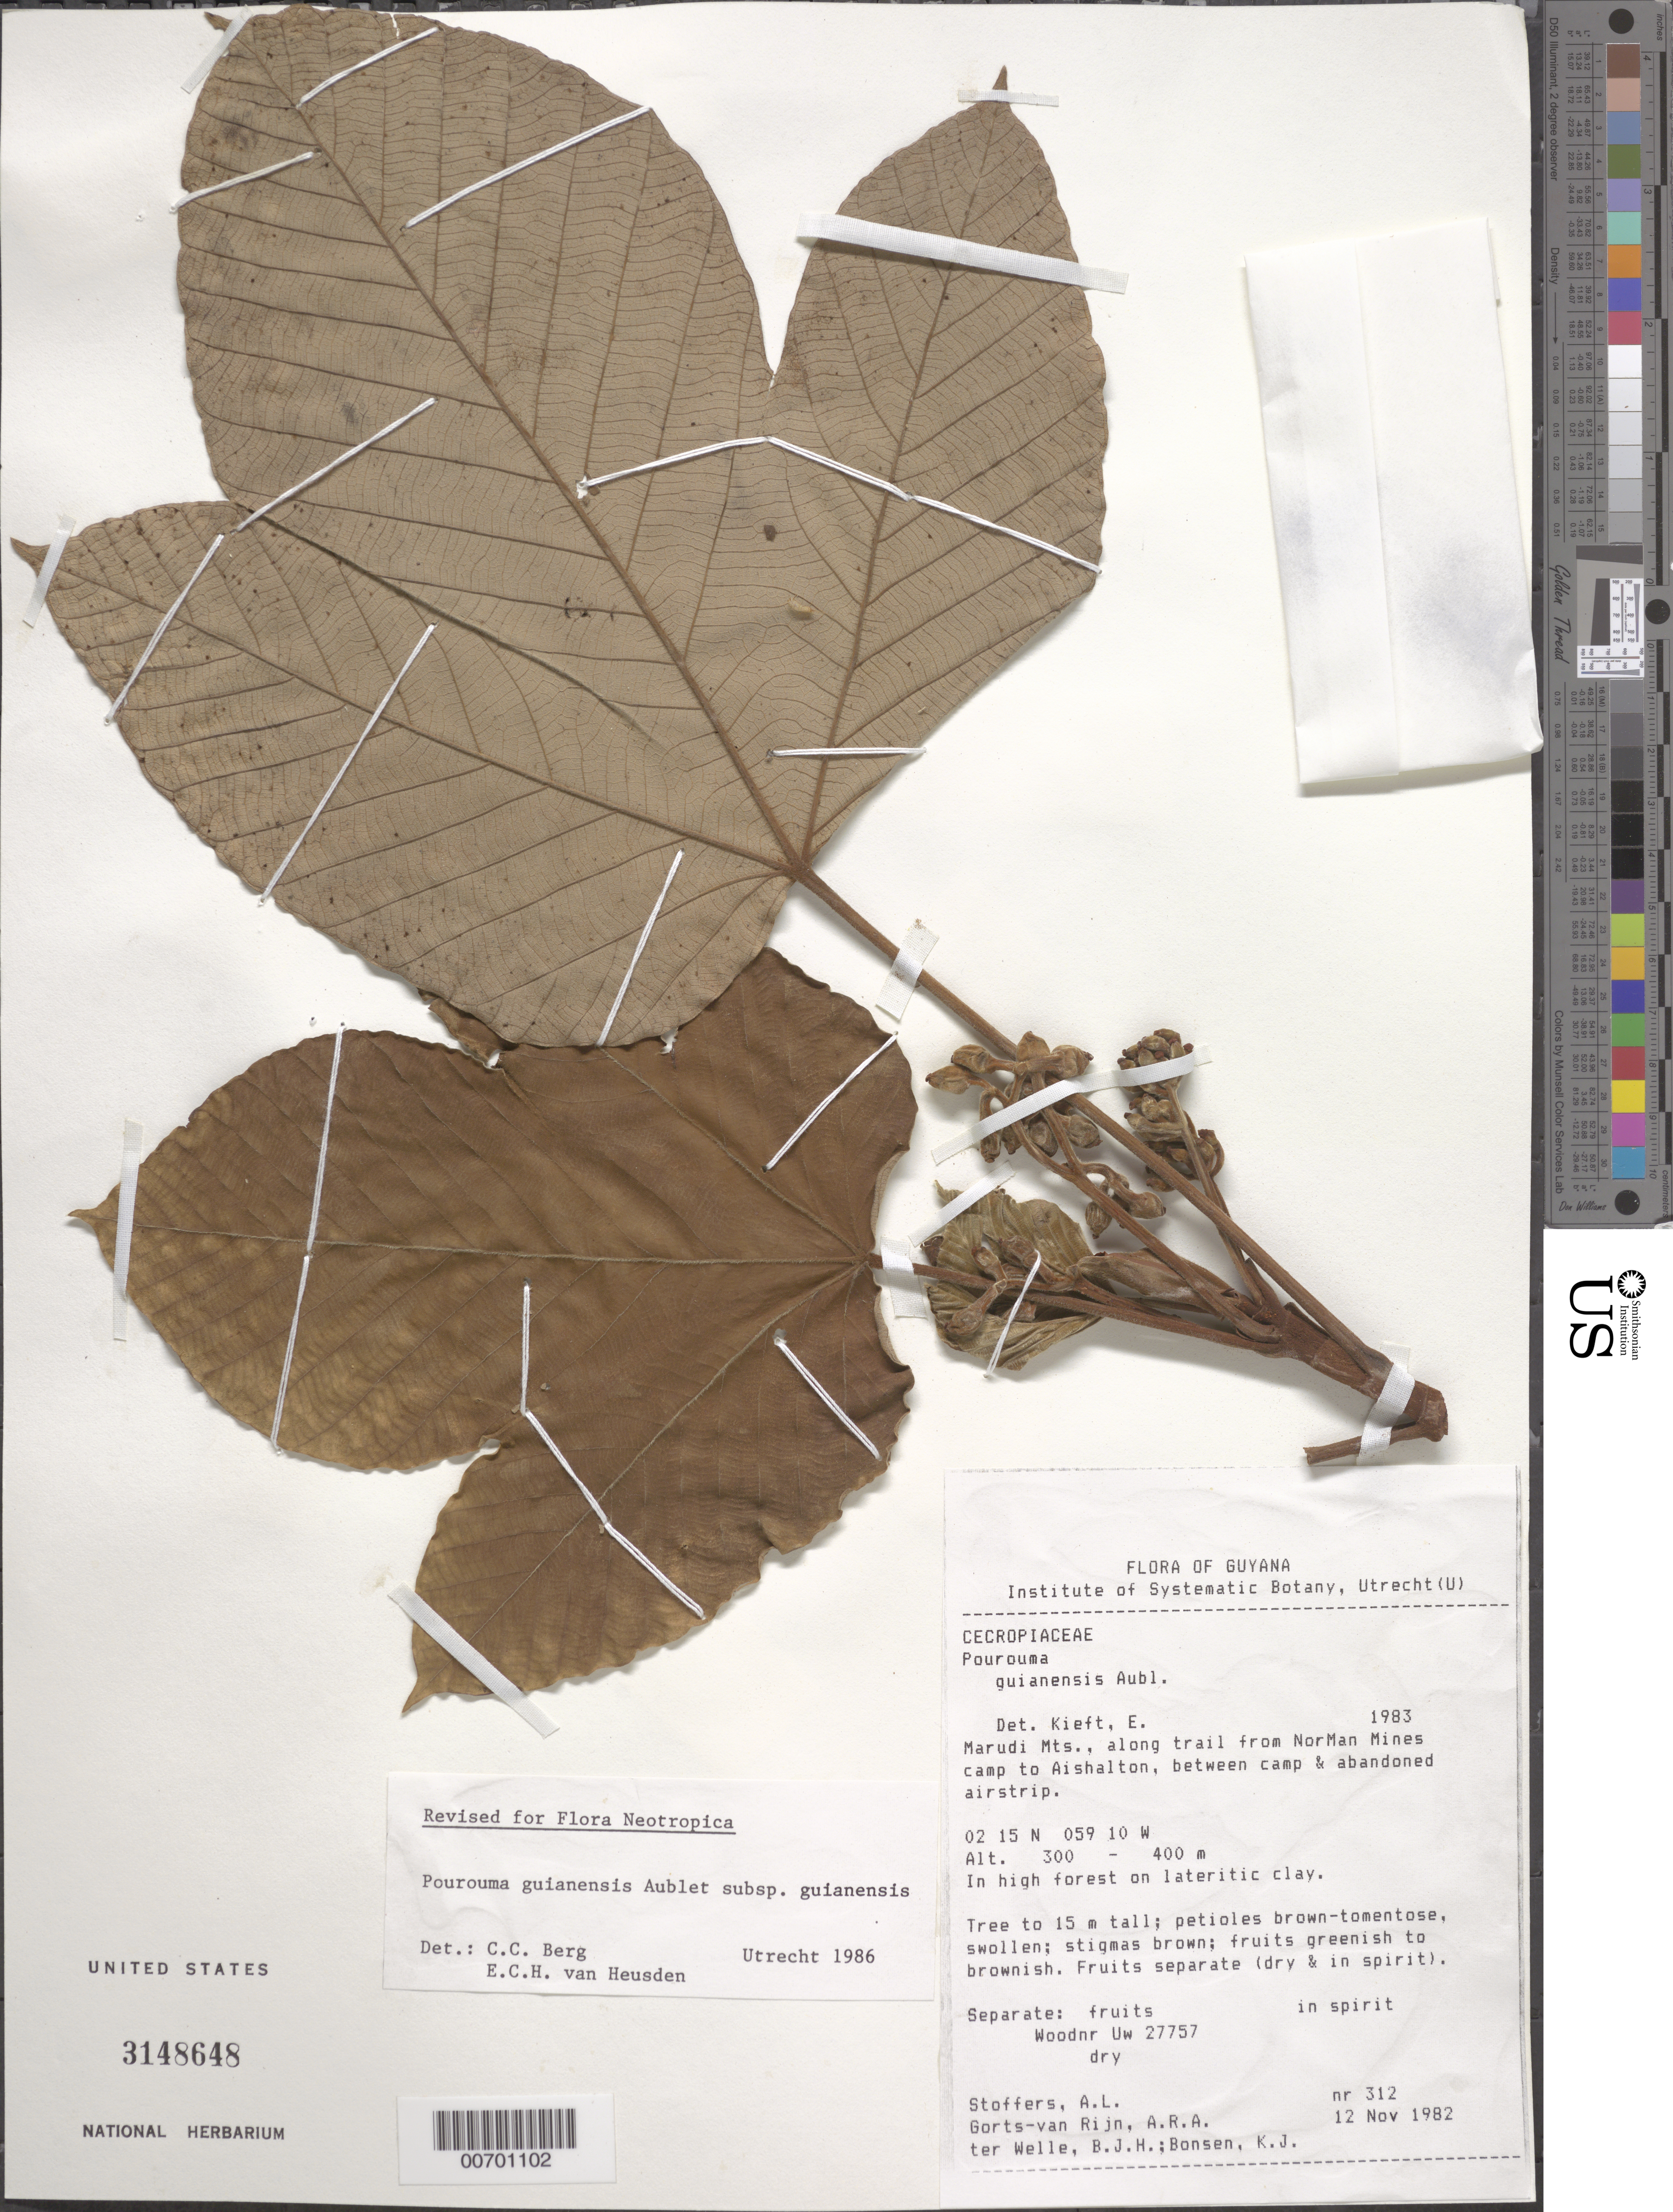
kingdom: Plantae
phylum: Tracheophyta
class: Magnoliopsida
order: Rosales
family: Urticaceae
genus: Pourouma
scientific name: Pourouma guianensis subsp. guianensis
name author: Aubl.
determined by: Berg, C. C.; Heusden, E. C.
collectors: A. Stoffers, A. .R. A. Görts-van Rijn, B. Welle & K. Bonsen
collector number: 312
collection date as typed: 12-Nov-82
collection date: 1982-11-12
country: Guyana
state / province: U. Takutu-U. Essequibo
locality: Marudi Mts., along trail from NorMan Mines to Aishalton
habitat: High forest on lateritic clay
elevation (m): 300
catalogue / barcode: US 3148648